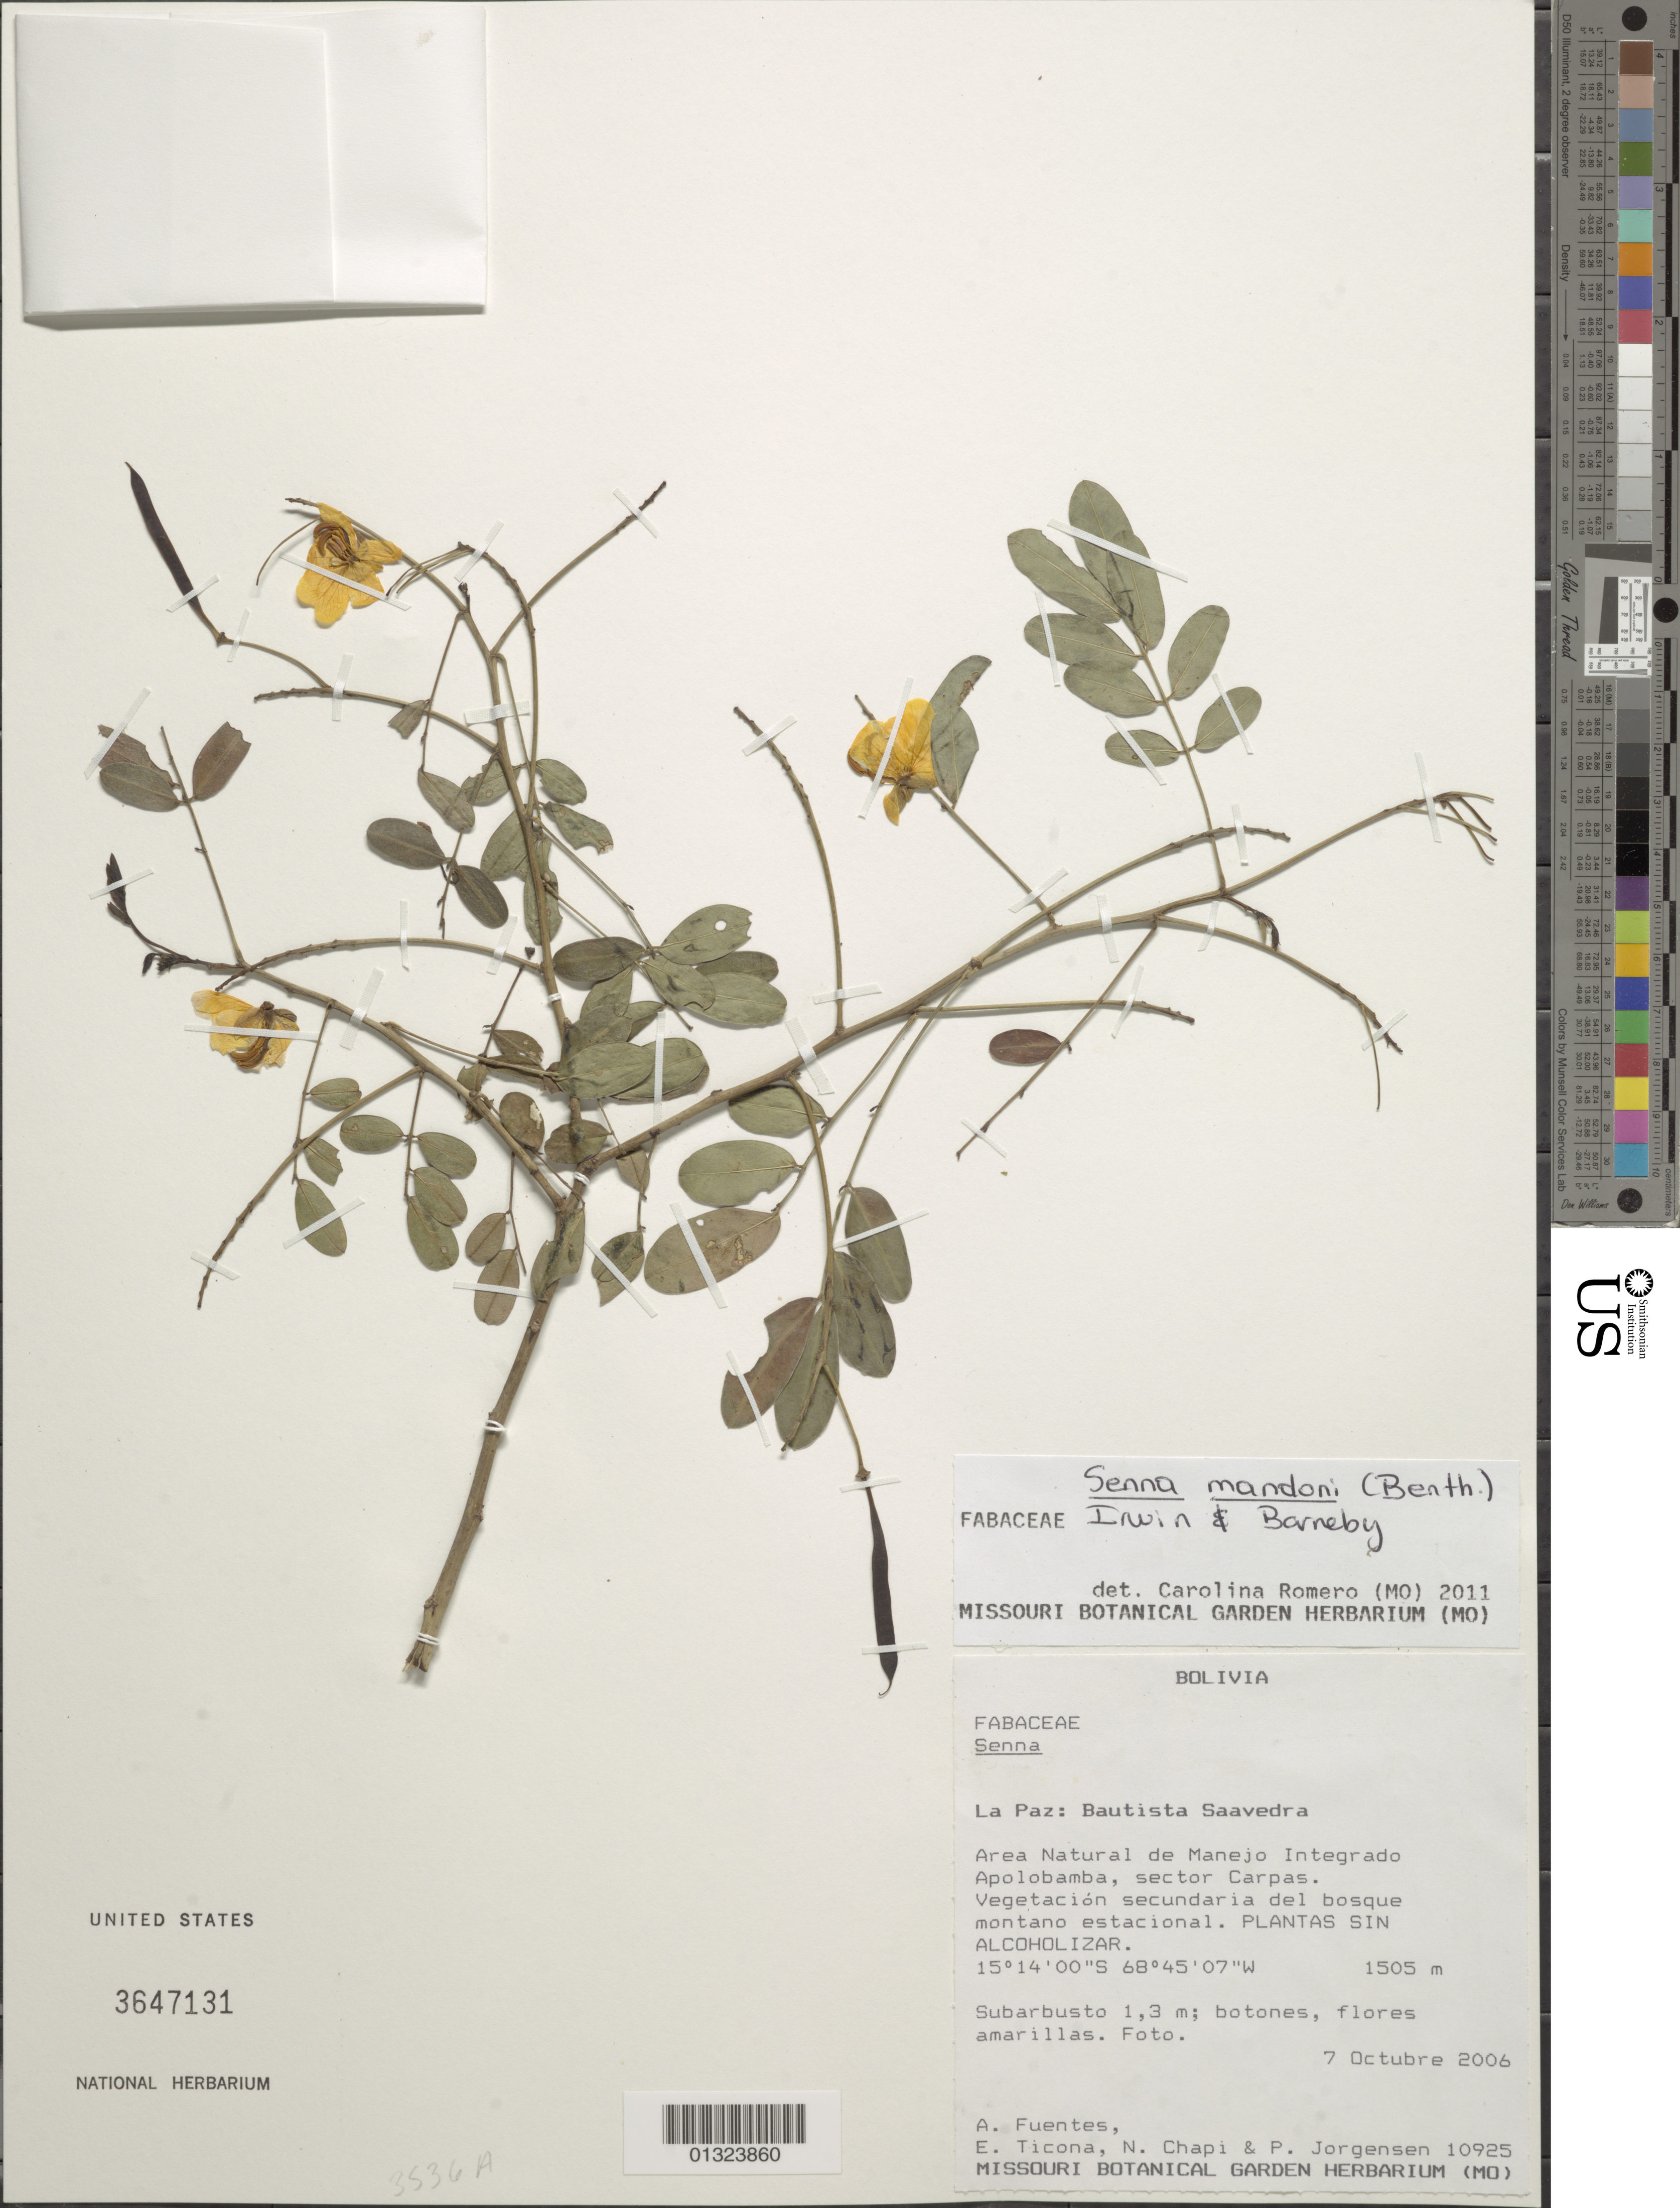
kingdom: Plantae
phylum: Tracheophyta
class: Magnoliopsida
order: Fabales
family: Fabaceae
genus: Senna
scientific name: Senna mandonii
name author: (Benth.) H.S. Irwin & Barneby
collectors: A. Fuentes, N. Chapi, E. Ticona & P. Jörgensen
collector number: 10925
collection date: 2006-10-07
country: Bolivia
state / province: La Paz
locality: Bautista Saavedra, Area Natural de Manejo Integrado Apolobamba, sector Capras.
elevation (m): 1505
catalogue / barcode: US 3647131